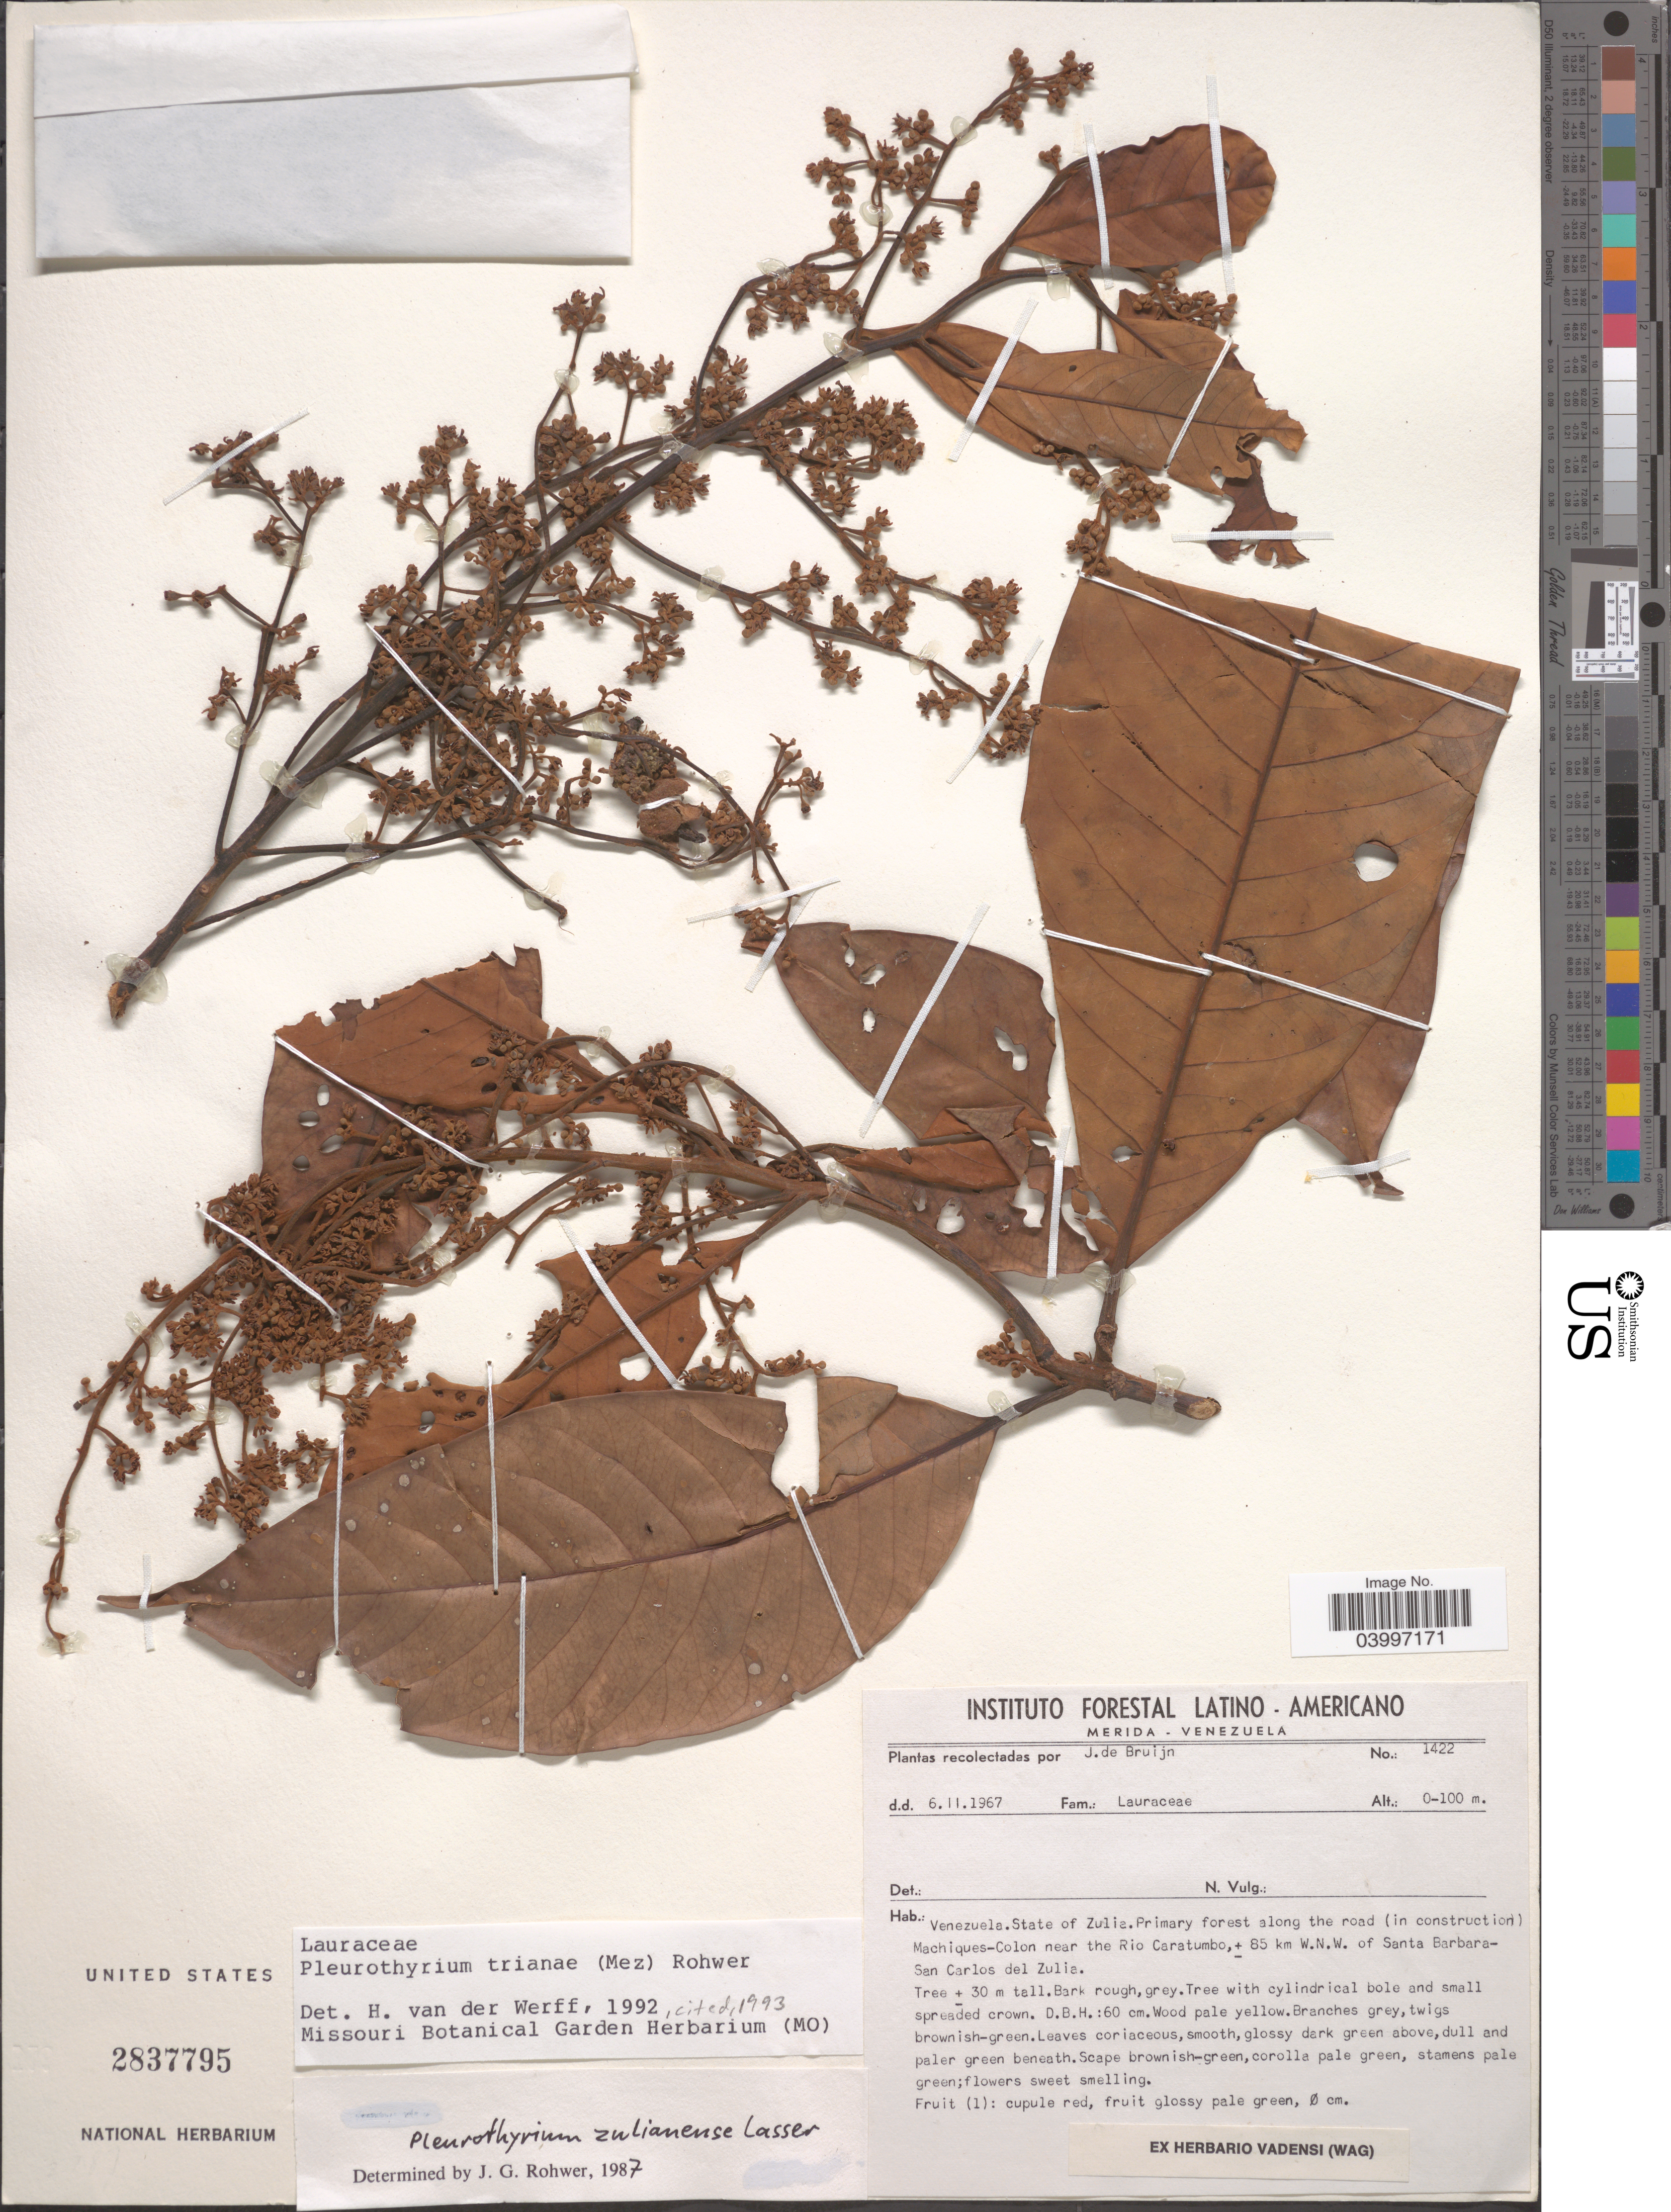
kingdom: Plantae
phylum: Tracheophyta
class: Magnoliopsida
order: Laurales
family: Lauraceae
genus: Pleurothyrium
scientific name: Pleurothyrium trianae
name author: (Mez) Rohwer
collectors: J. Bruijn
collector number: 1422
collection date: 1967-11-06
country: Venezuela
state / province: Zulia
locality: Along the road (in construction) Machiques-Colon near the Rio Caratumbo, ± 85 km W.N.W. of Santa Barbara- San Carlos del Zulia.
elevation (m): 0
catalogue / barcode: US 2837795